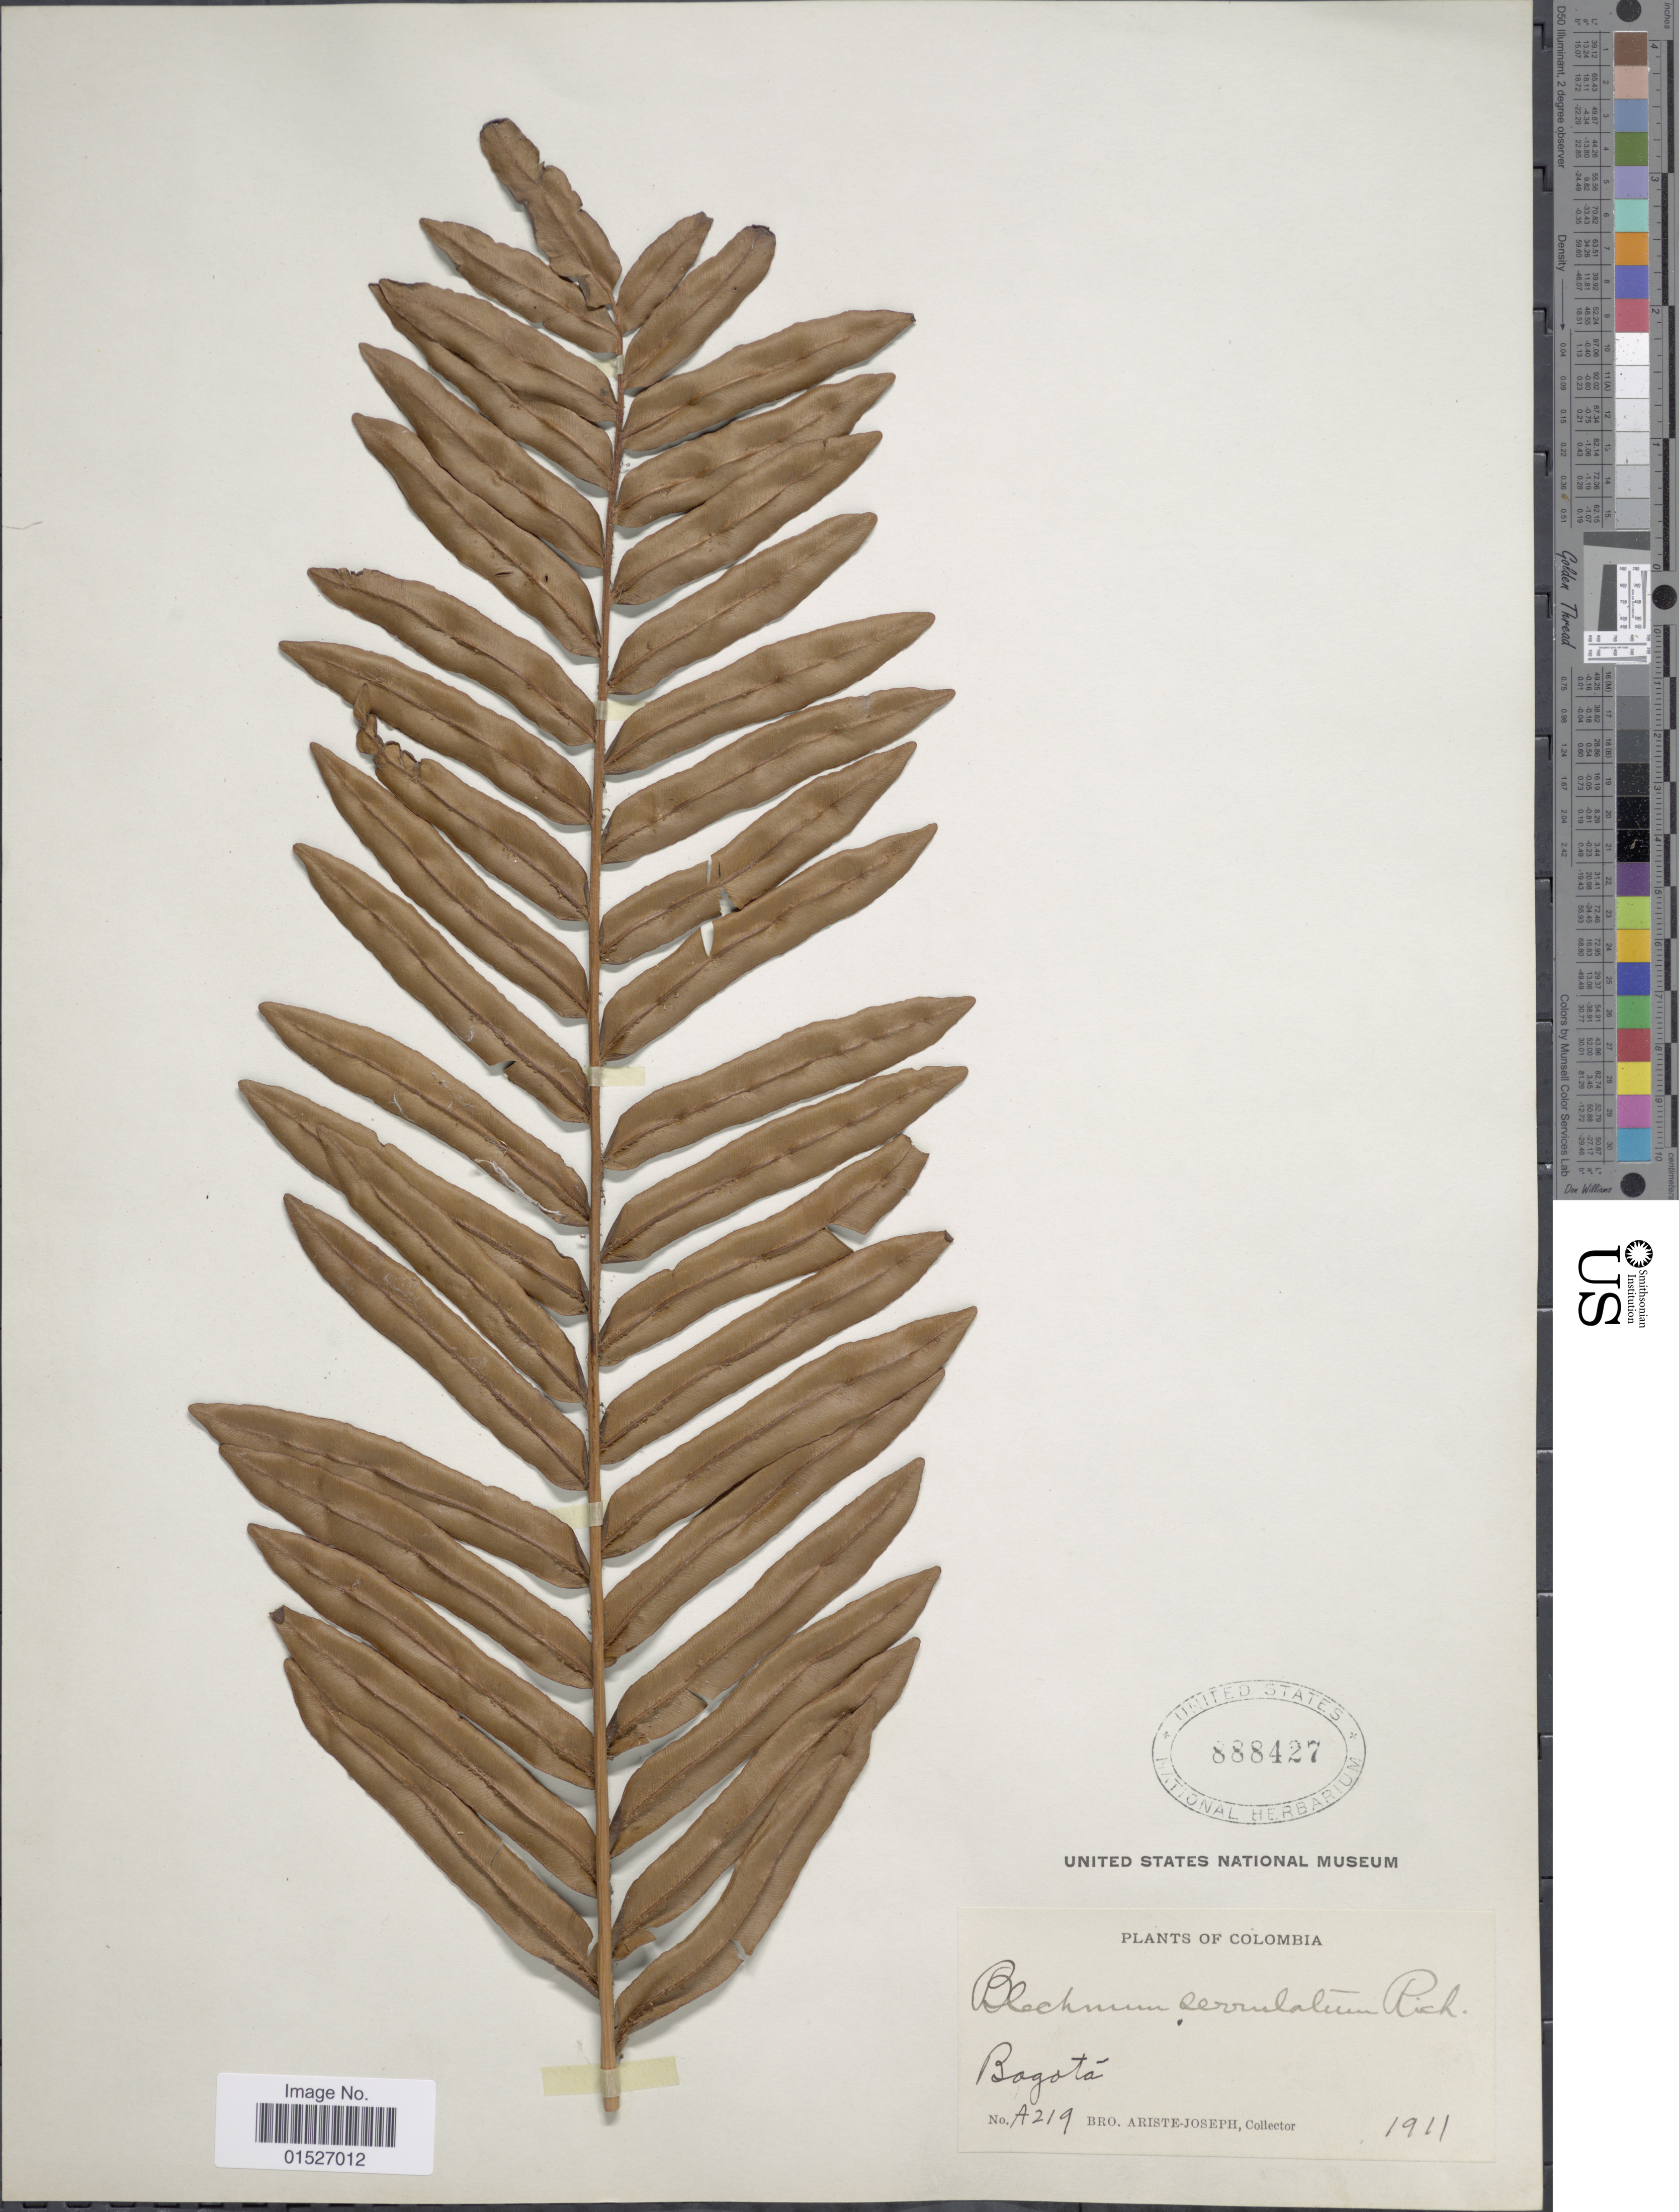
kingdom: Plantae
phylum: Tracheophyta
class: Polypodiopsida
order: Polypodiales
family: Blechnaceae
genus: Blechnum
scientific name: Blechnum schomburgkii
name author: (Klotzsch) C. Chr.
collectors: Bro. Ariste-Joseph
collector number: A219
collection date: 1911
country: Colombia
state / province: Bogota D.C.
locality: Bogota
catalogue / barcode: US 888427